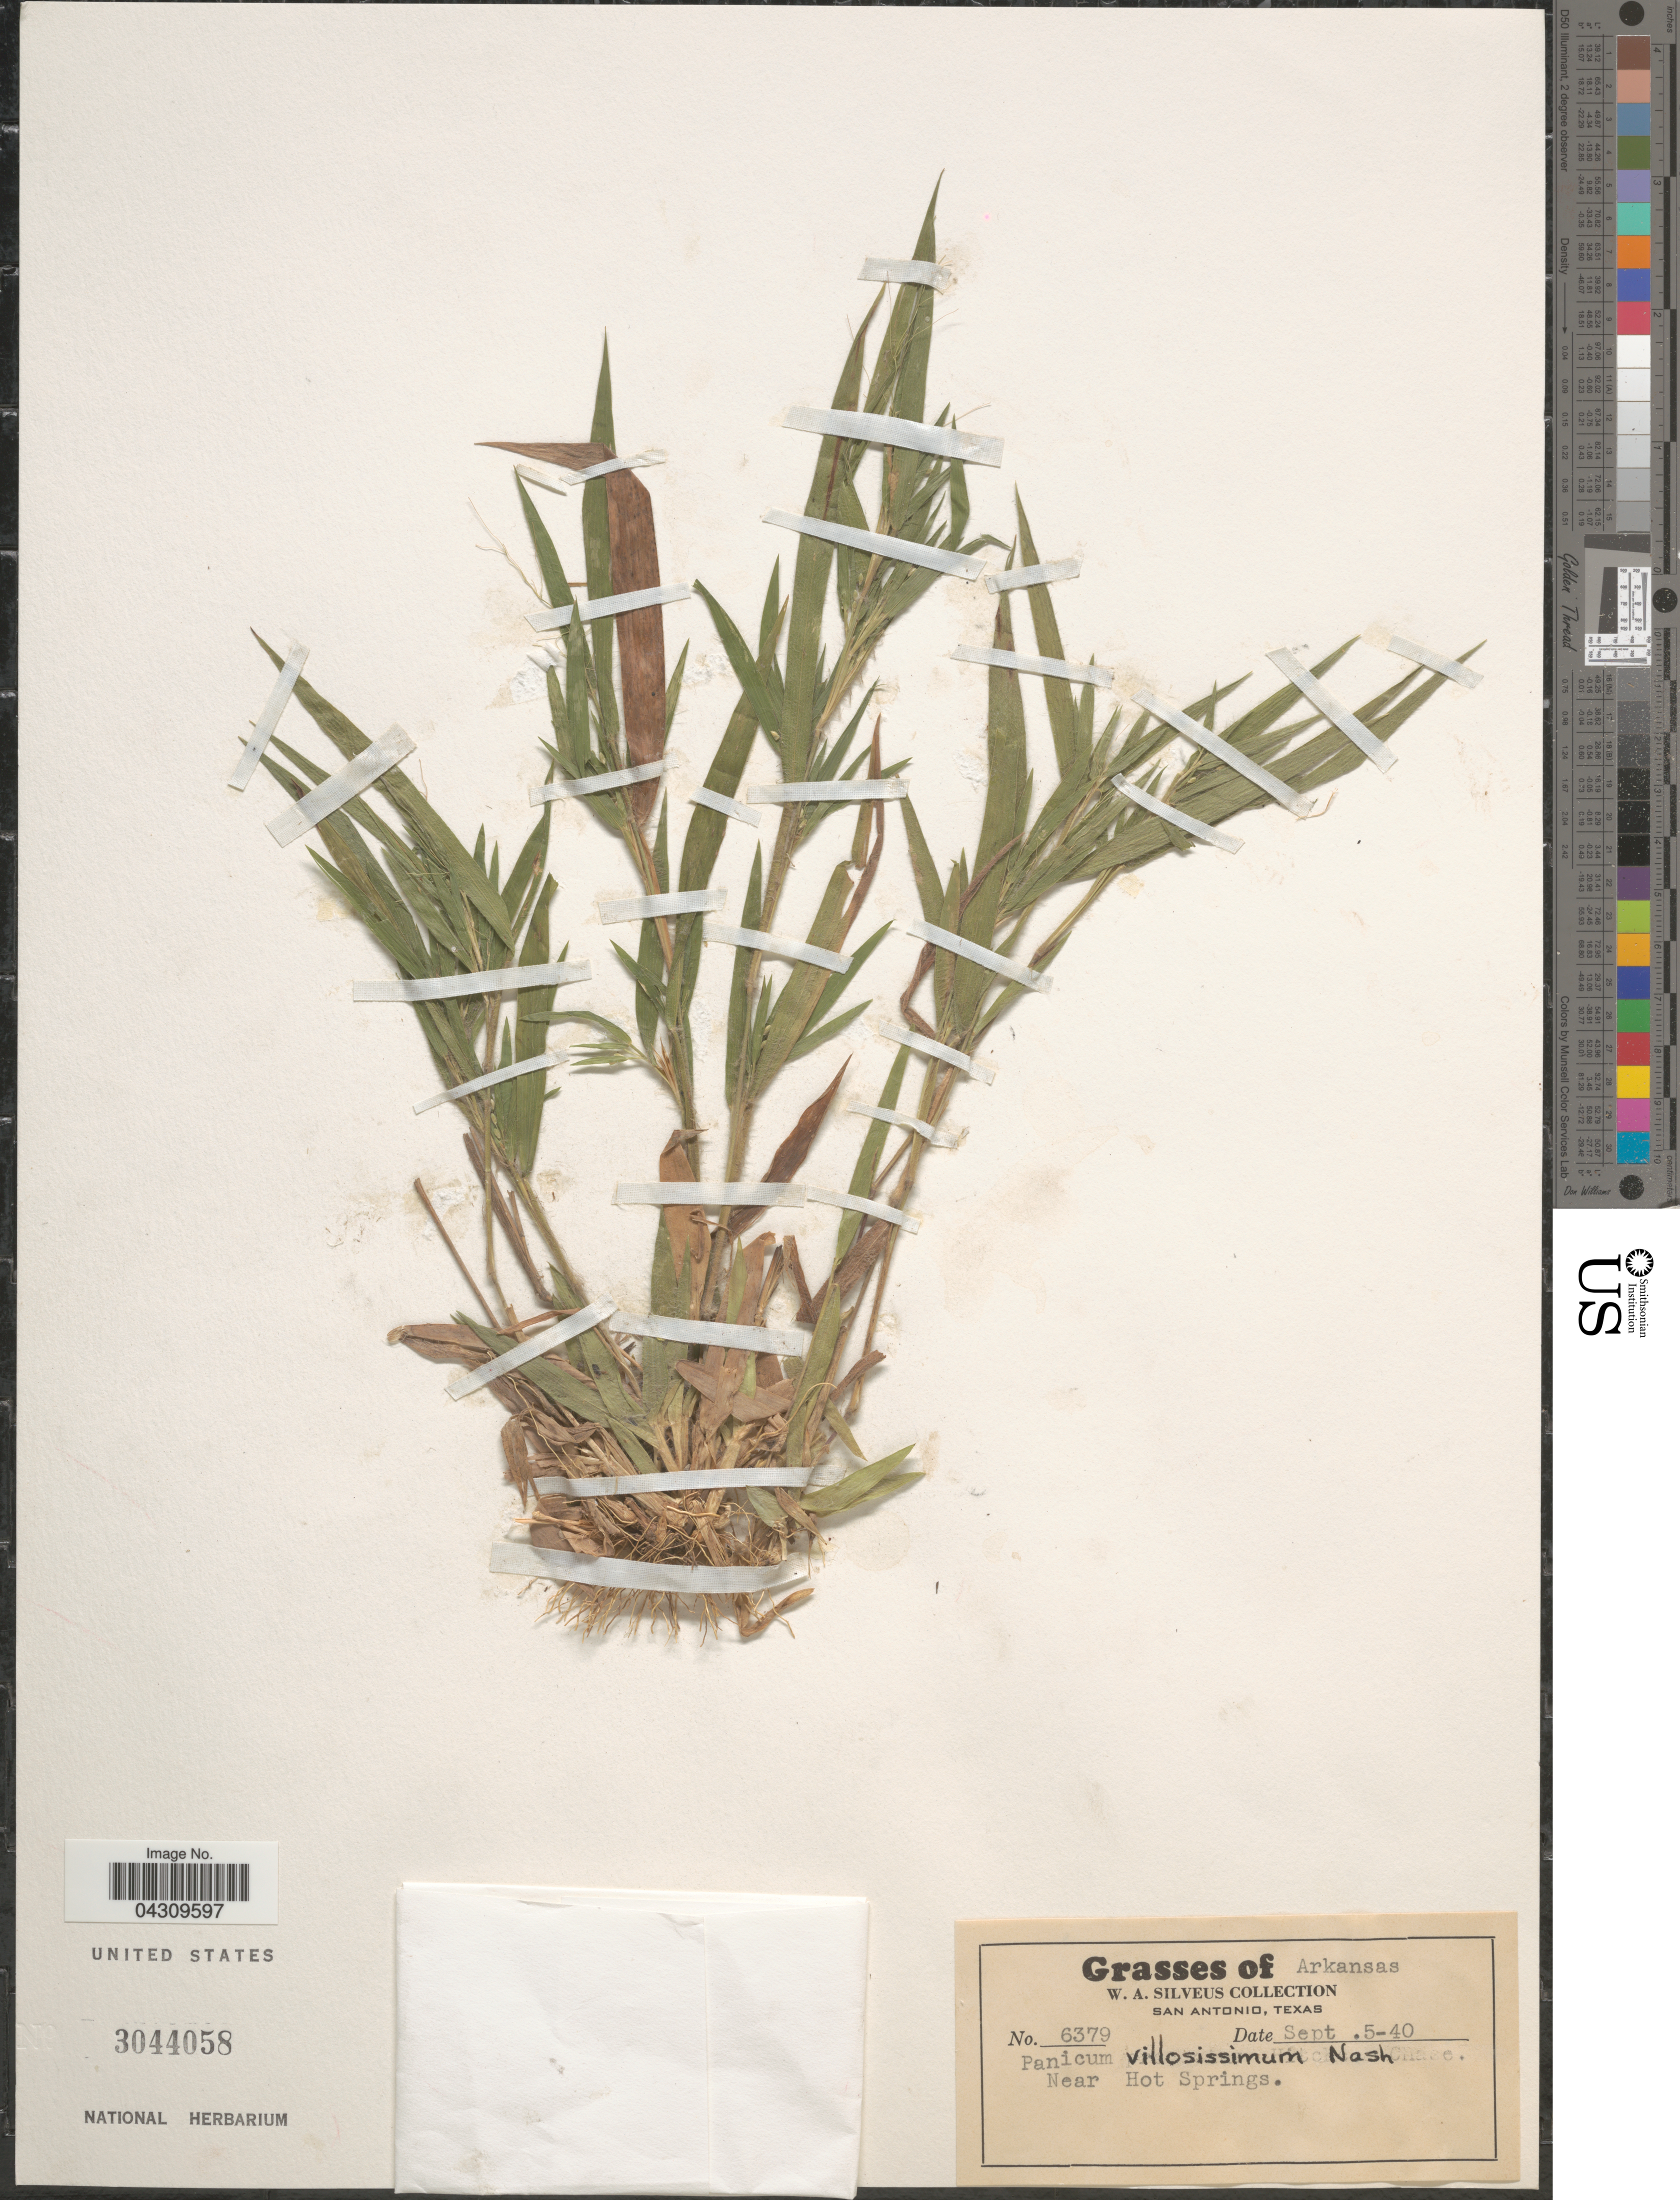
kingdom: Plantae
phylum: Tracheophyta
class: Liliopsida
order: Poales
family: Poaceae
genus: Dichanthelium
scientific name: Dichanthelium acuminatum var. acuminatum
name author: (Sw.) Gould & C.A. Clark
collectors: W. Silveus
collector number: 6379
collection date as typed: Transcribed d/m/y: 5/9/40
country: United States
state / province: Arkansas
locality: Near Hot Springs.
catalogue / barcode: US 3044058